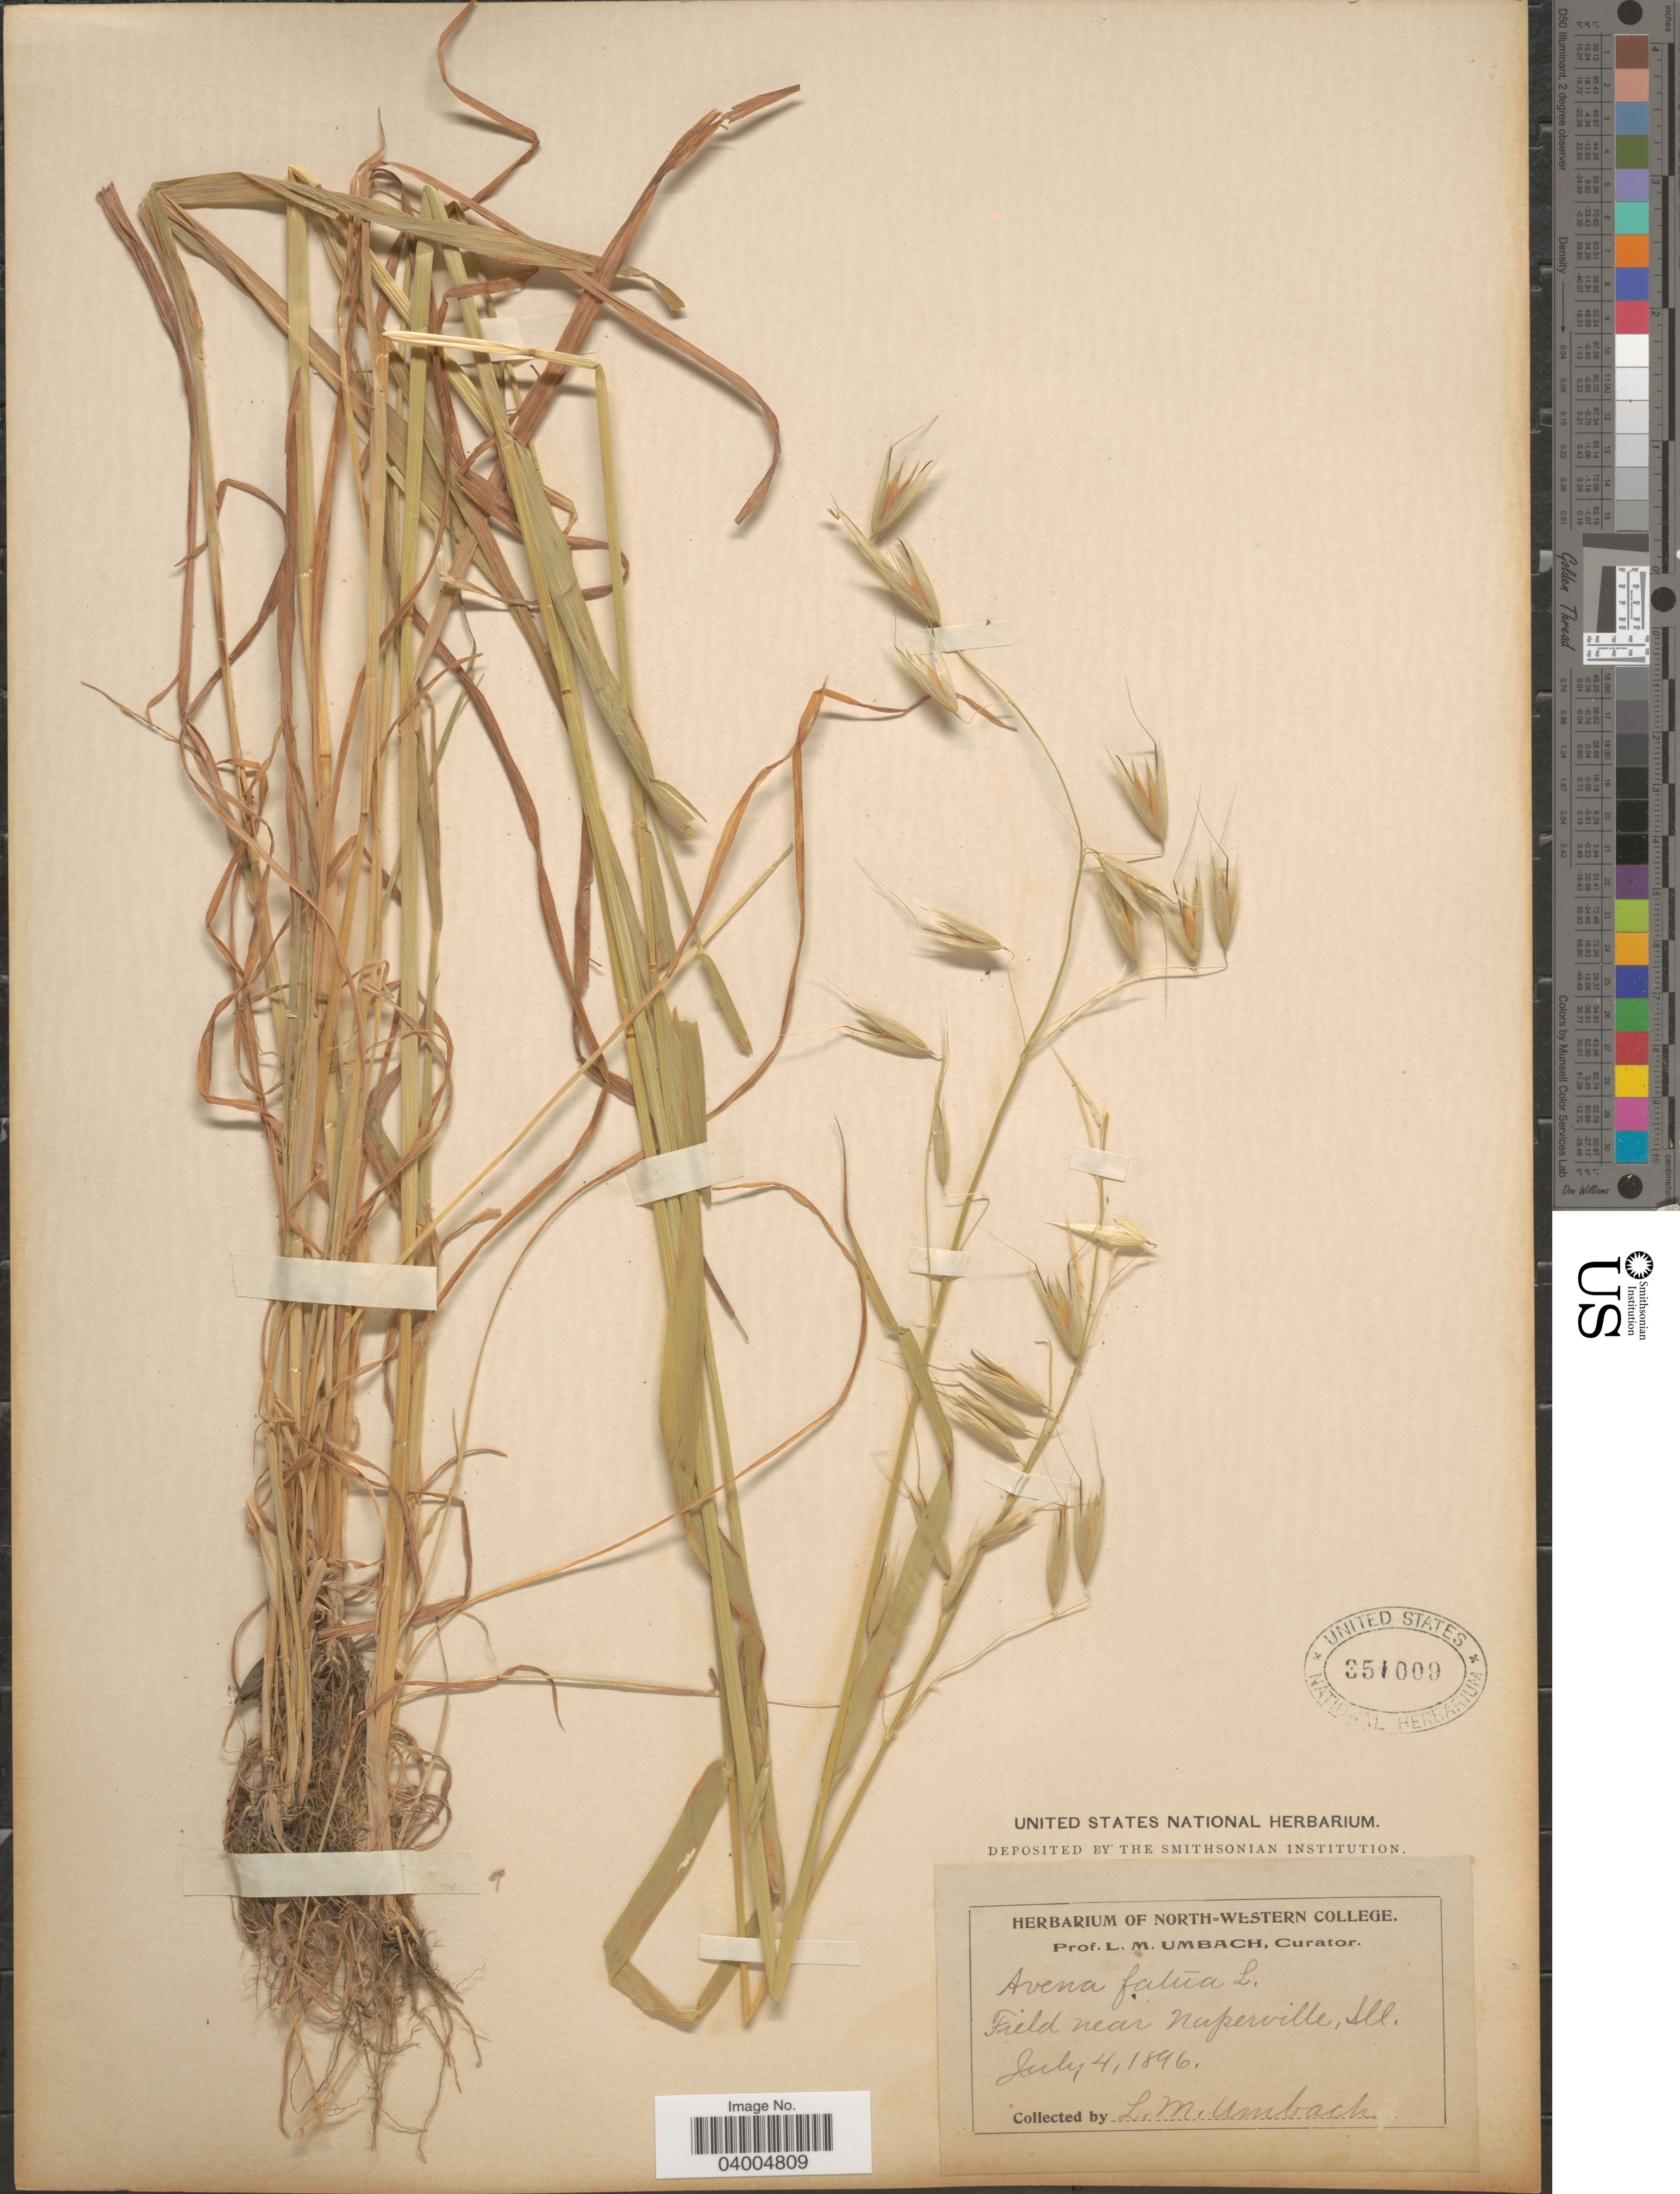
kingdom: Plantae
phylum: Tracheophyta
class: Liliopsida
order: Poales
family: Poaceae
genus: Avena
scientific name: Avena fatua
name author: L.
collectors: L. M. Umbach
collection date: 1896-07-04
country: United States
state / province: Illinois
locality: Field near Naperville.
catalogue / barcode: US 351009